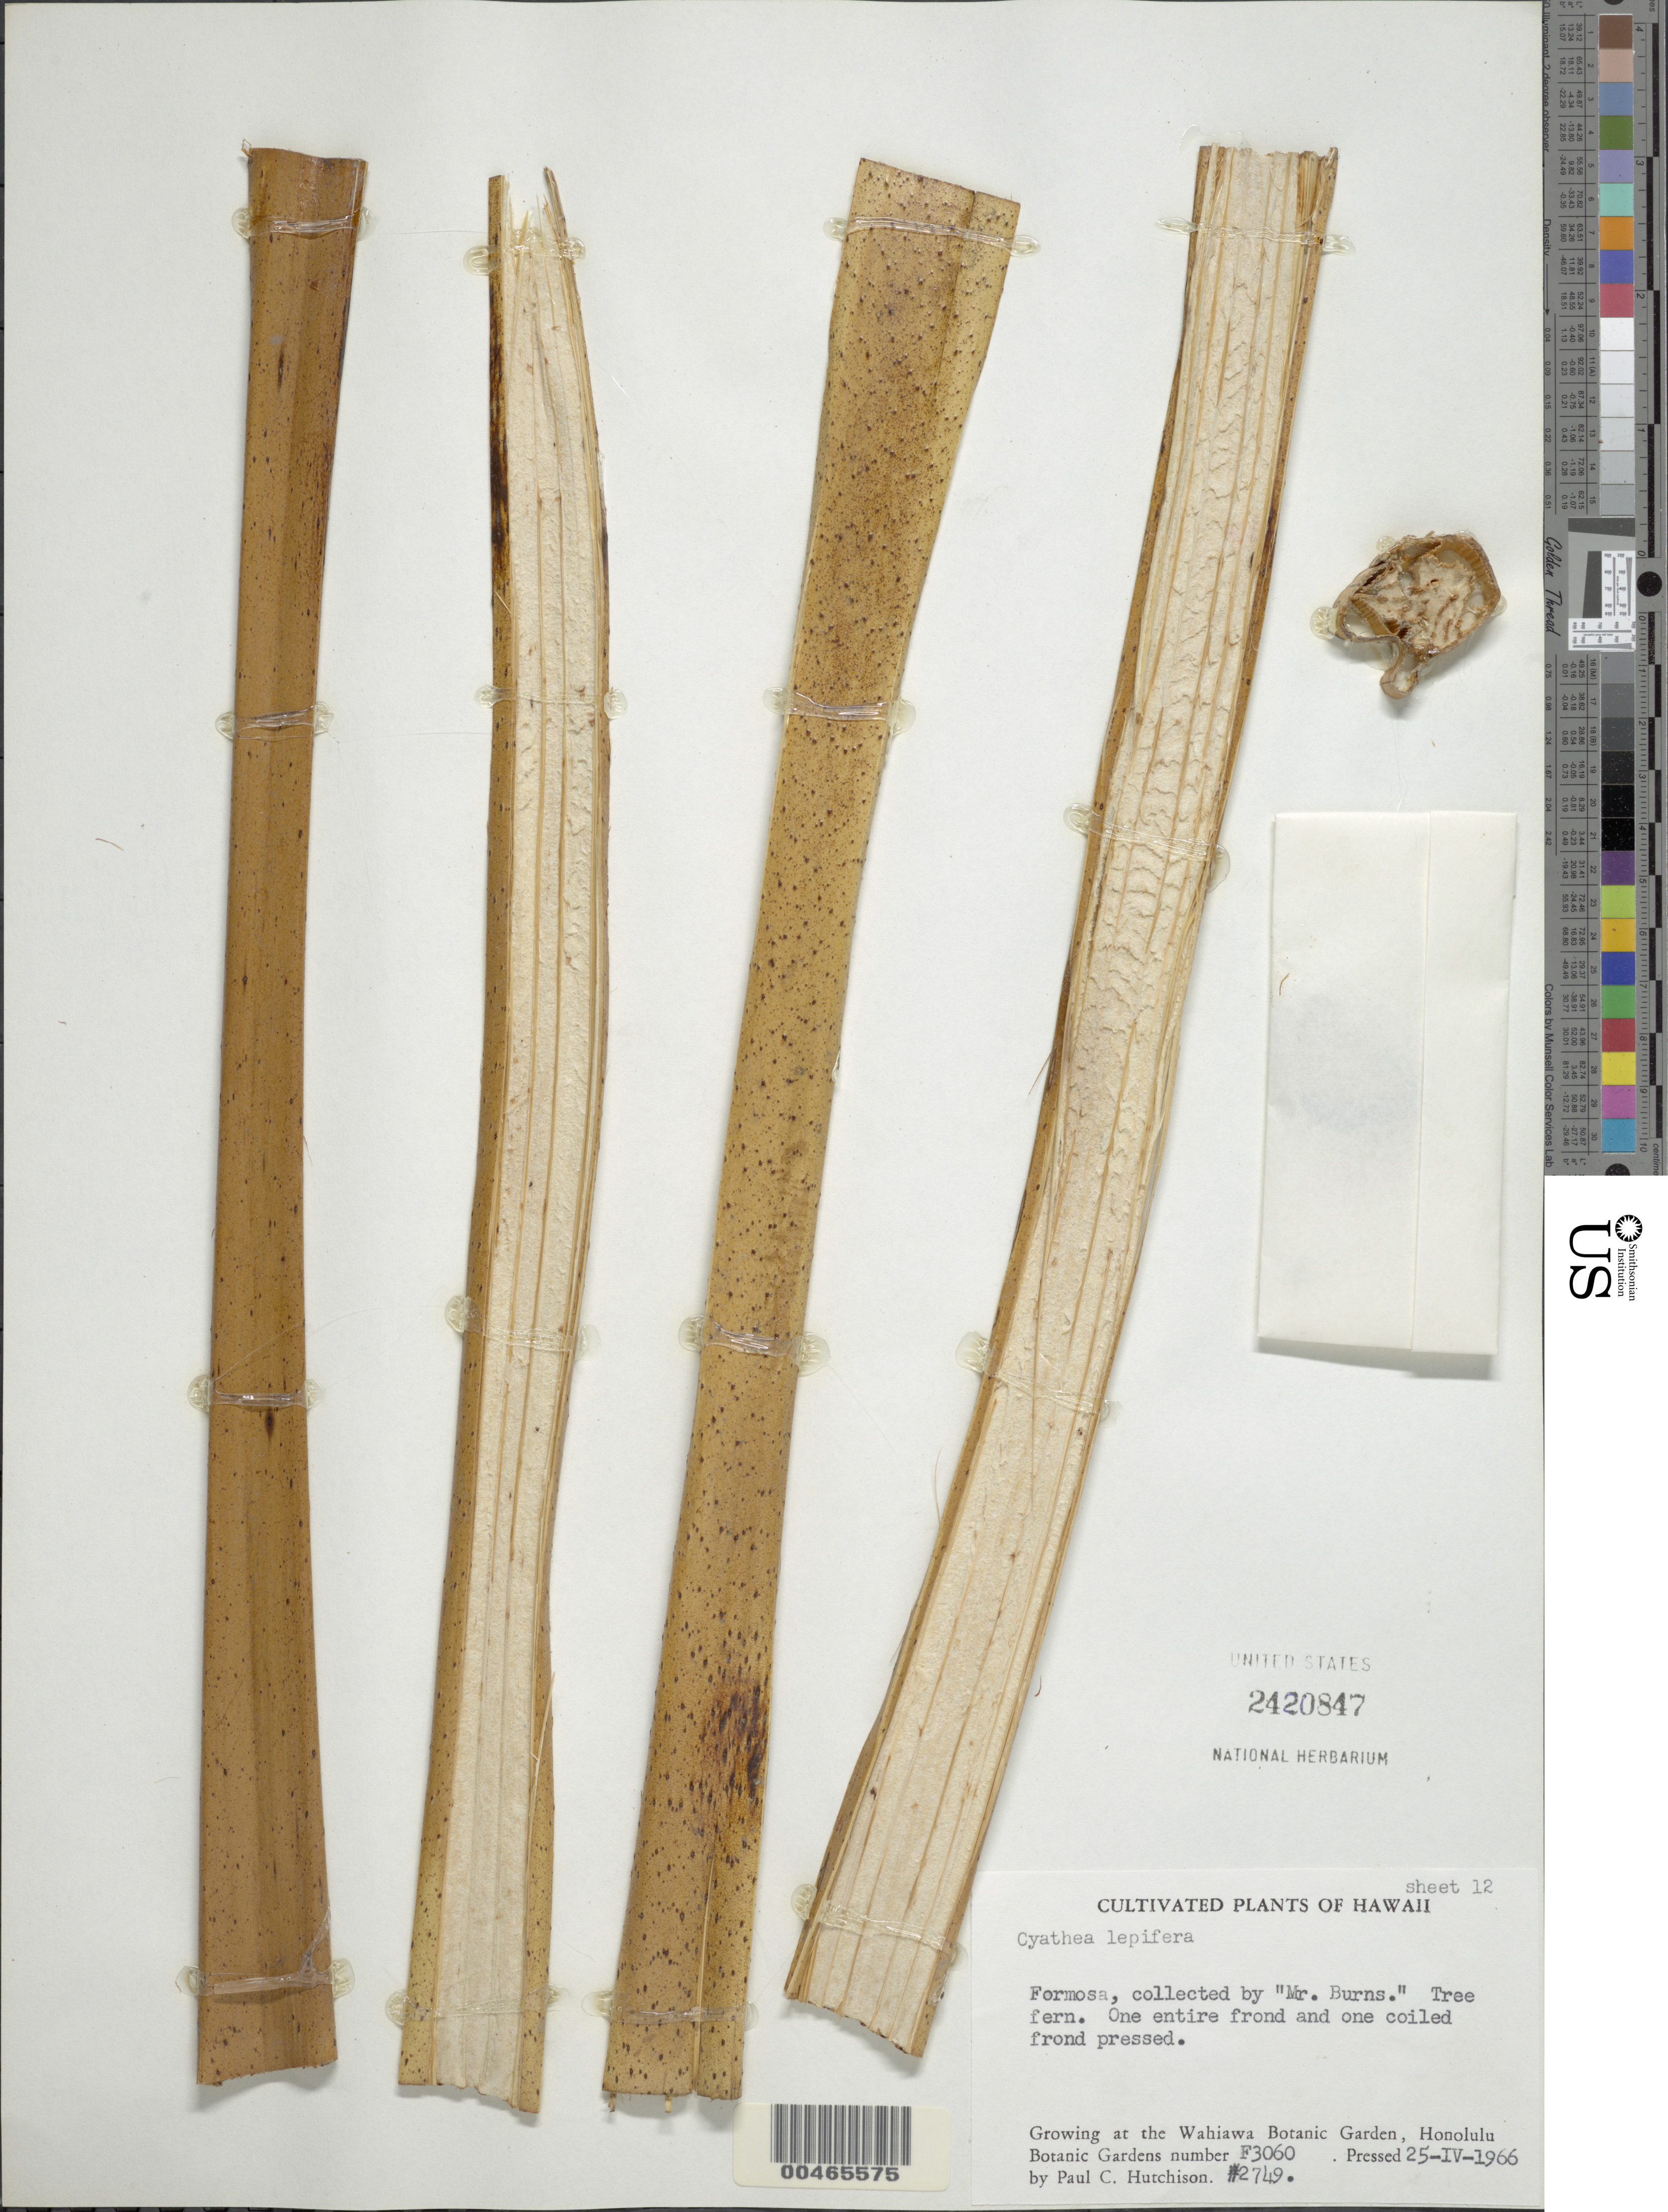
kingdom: Plantae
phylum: Tracheophyta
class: Polypodiopsida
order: Cyatheales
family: Cyatheaceae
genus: Alsophila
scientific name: Alsophila lepifera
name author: J. Sm. ex Hook.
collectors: P. C. Hutchison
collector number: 2749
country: United States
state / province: Hawaii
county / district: Honolulu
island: Oahu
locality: Growing at the Wahiawa Botanic Garden, Honolulu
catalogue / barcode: US 2420847